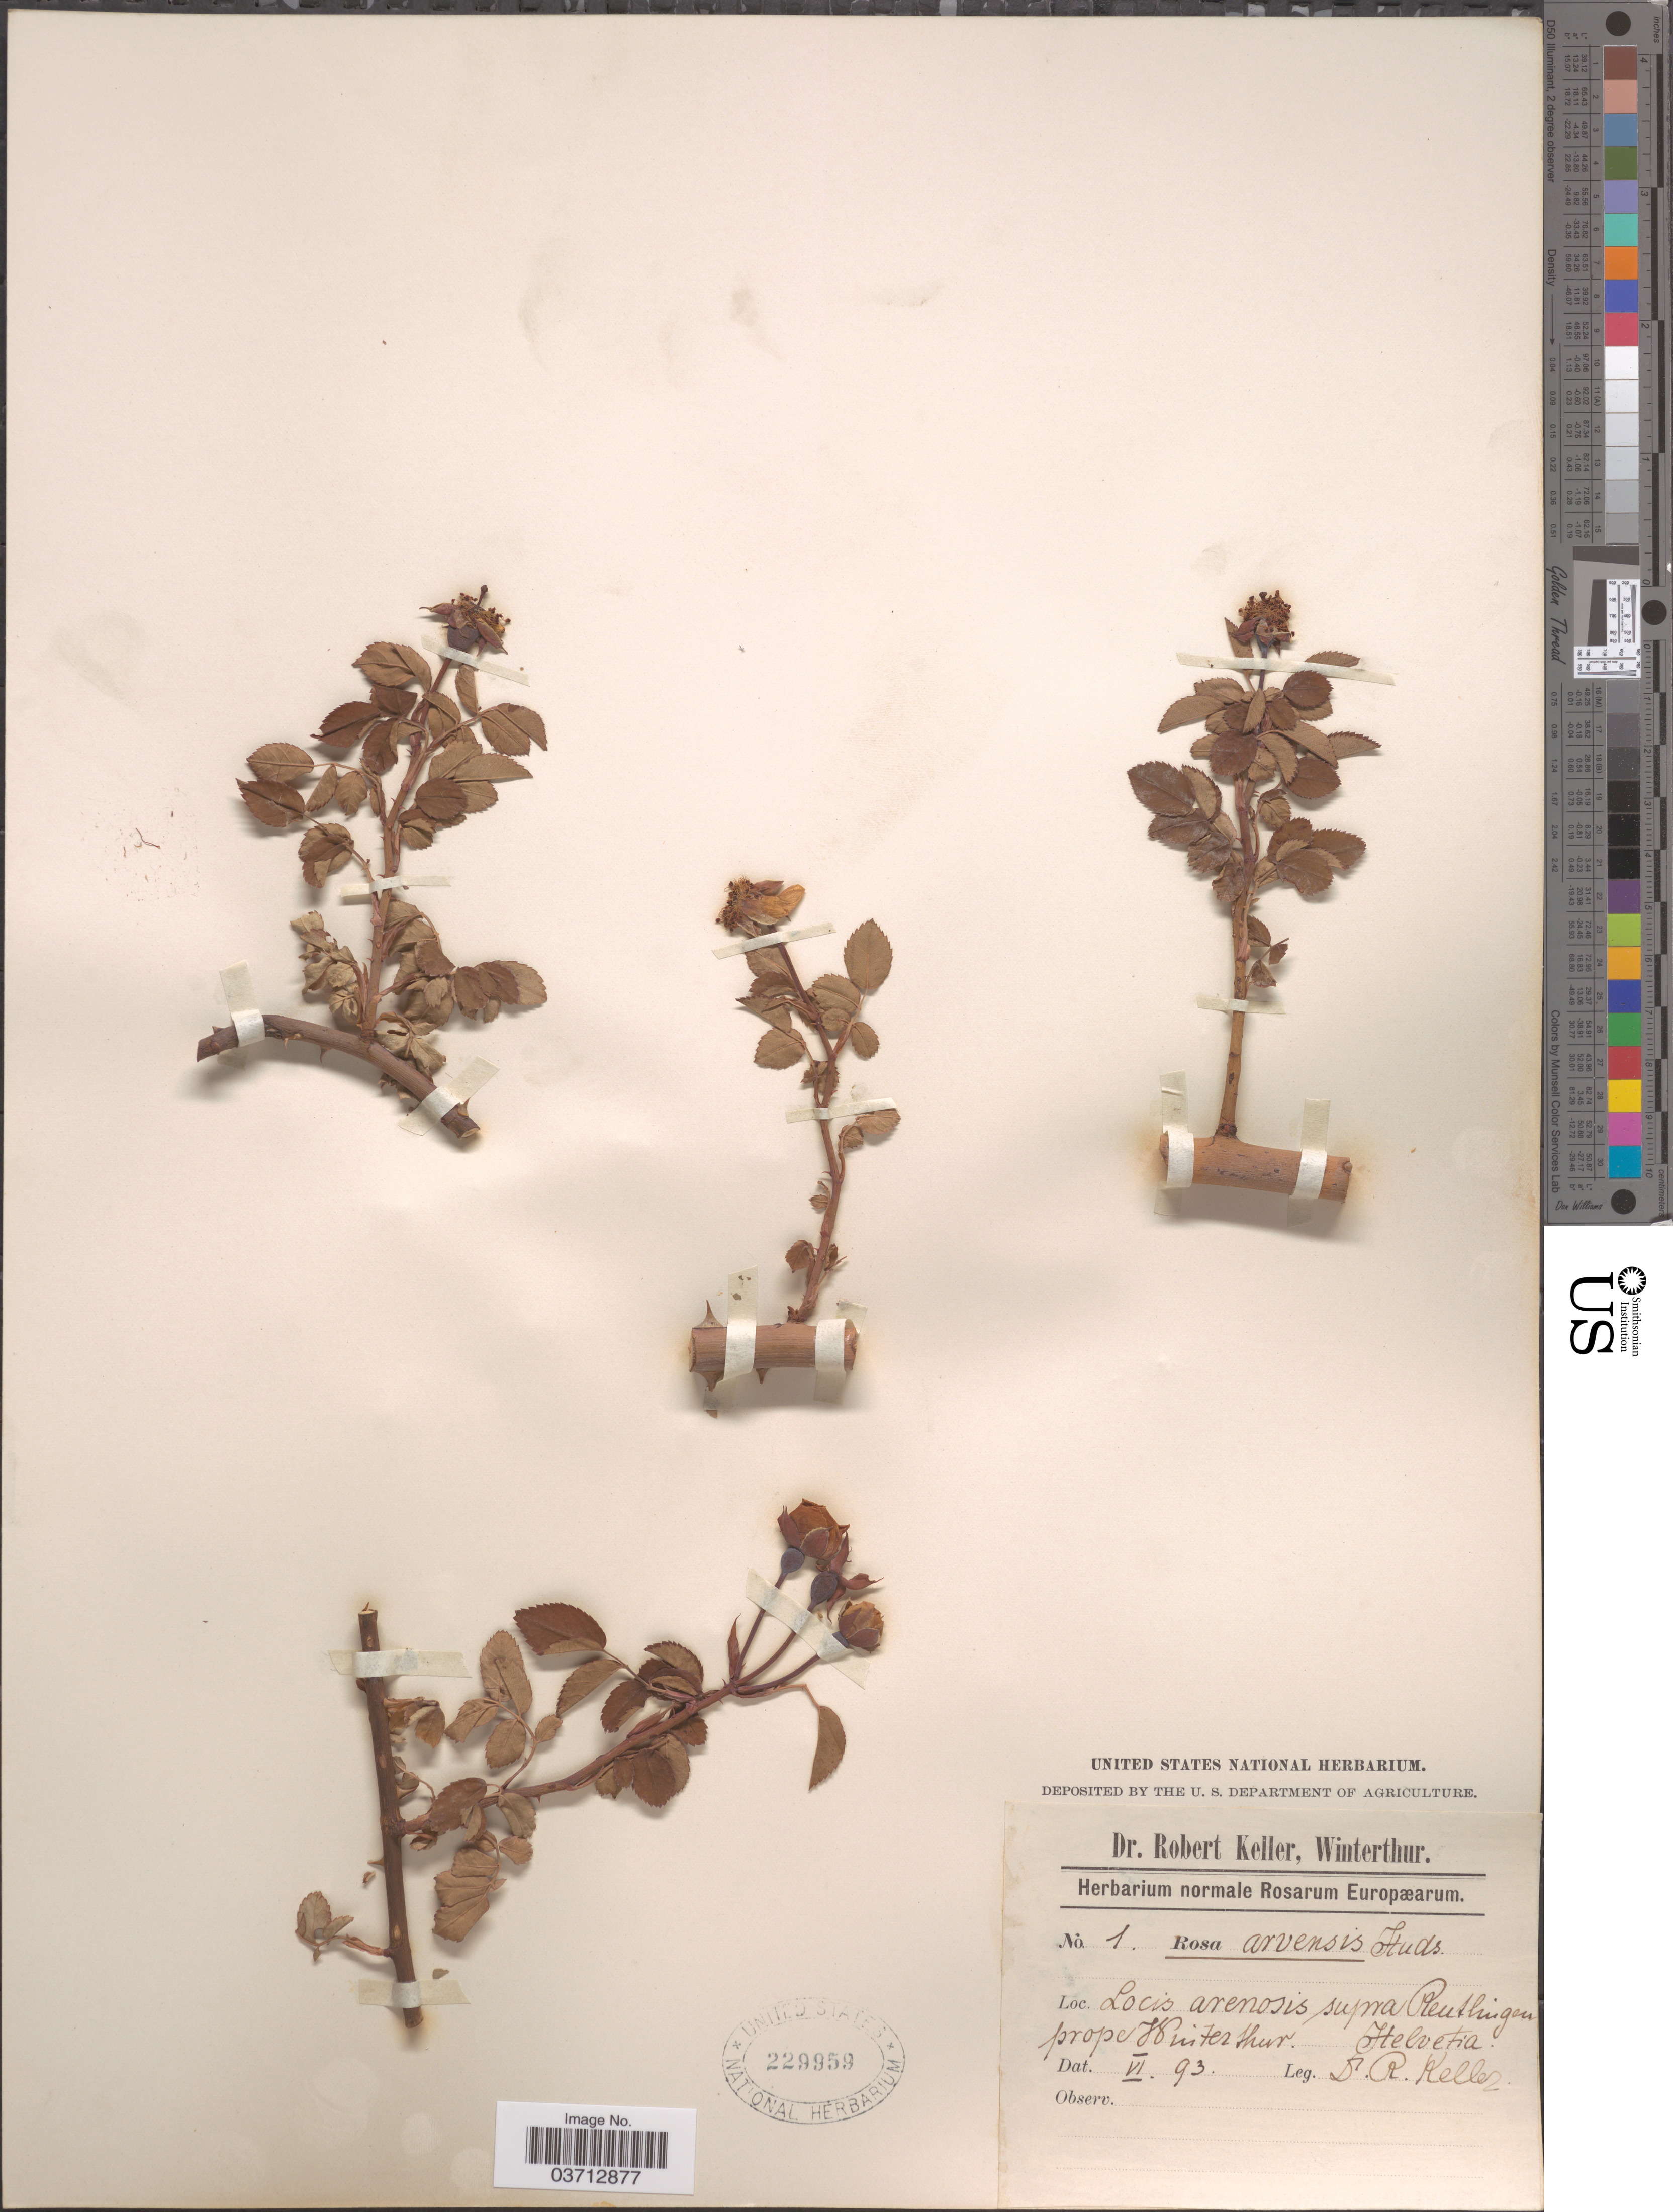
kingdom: Plantae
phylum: Tracheophyta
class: Magnoliopsida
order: Rosales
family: Rosaceae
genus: Rosa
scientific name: Rosa arvensis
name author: Huds.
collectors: R. Keller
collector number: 1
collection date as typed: Transcribed d/m/y: /6/93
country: Switzerland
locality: Locis arenosis supra Reuthingen prope Wuiterthur. Helvetia.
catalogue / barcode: US 229959